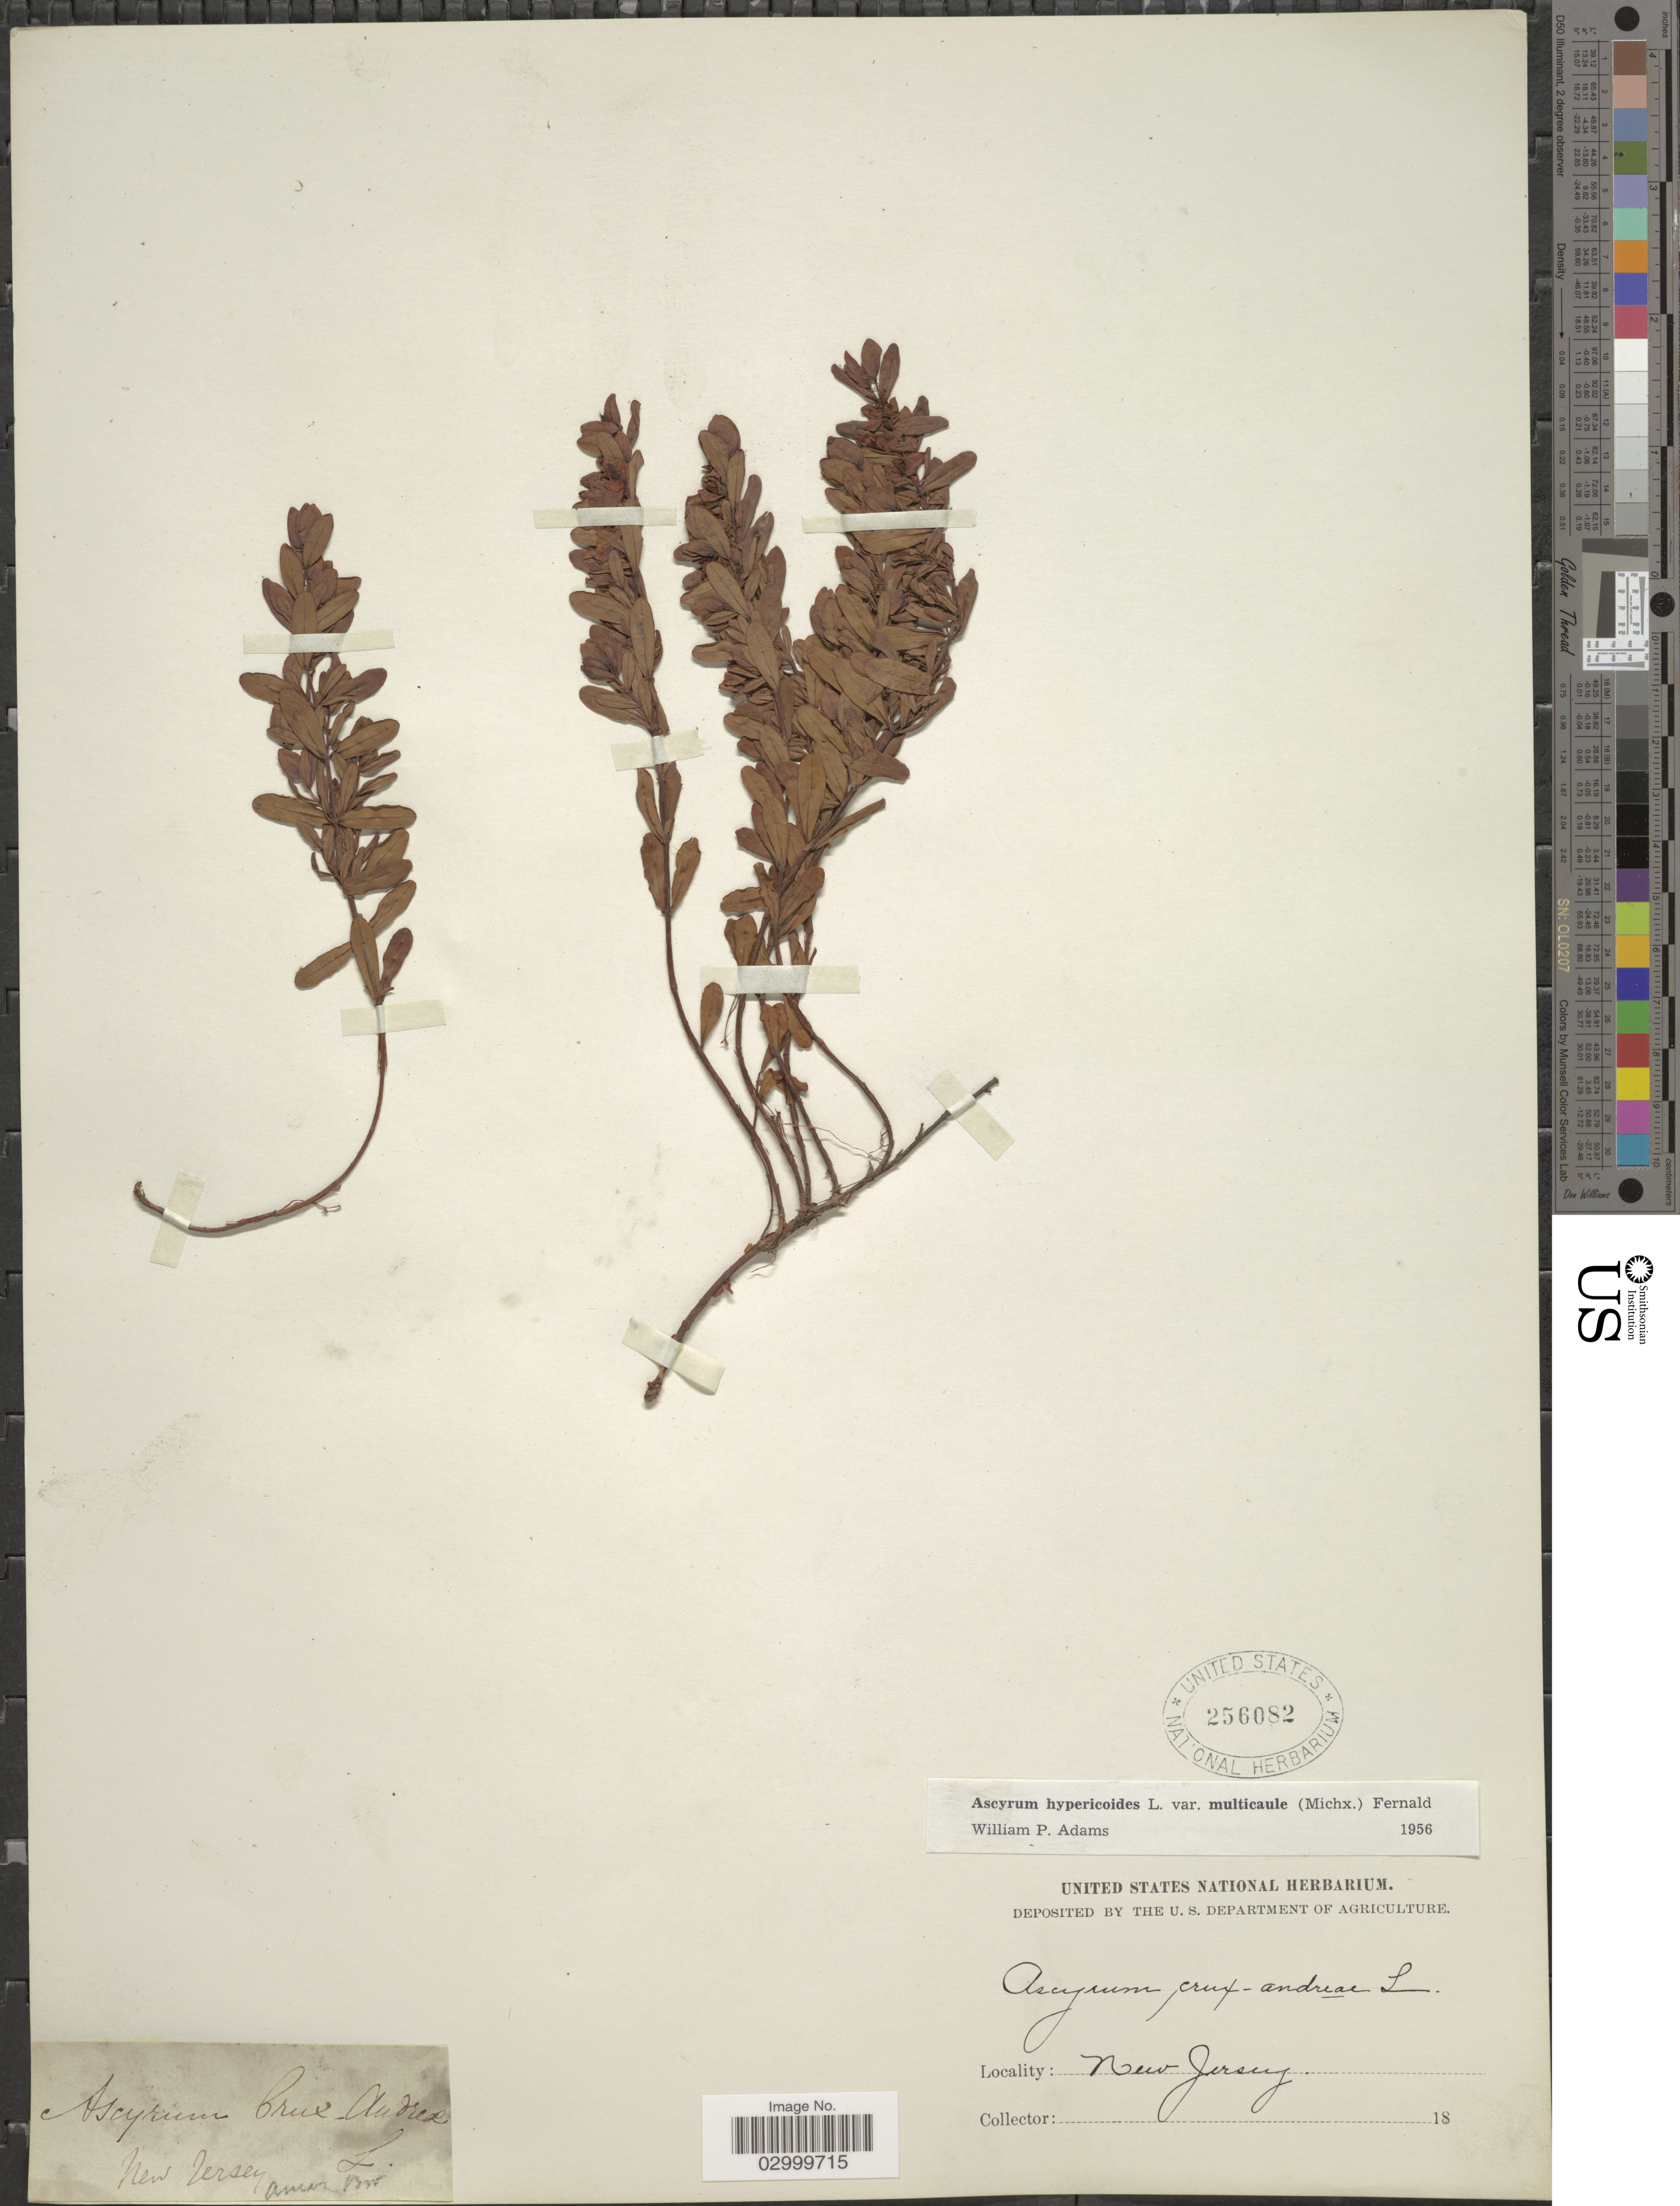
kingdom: Plantae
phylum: Tracheophyta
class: Magnoliopsida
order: Malpighiales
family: Hypericaceae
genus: Hypericum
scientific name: Hypericum stragulum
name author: W.P. Adams & N. Robson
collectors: ex herb. United States National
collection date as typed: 18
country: United States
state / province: New Jersey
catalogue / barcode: US 256082